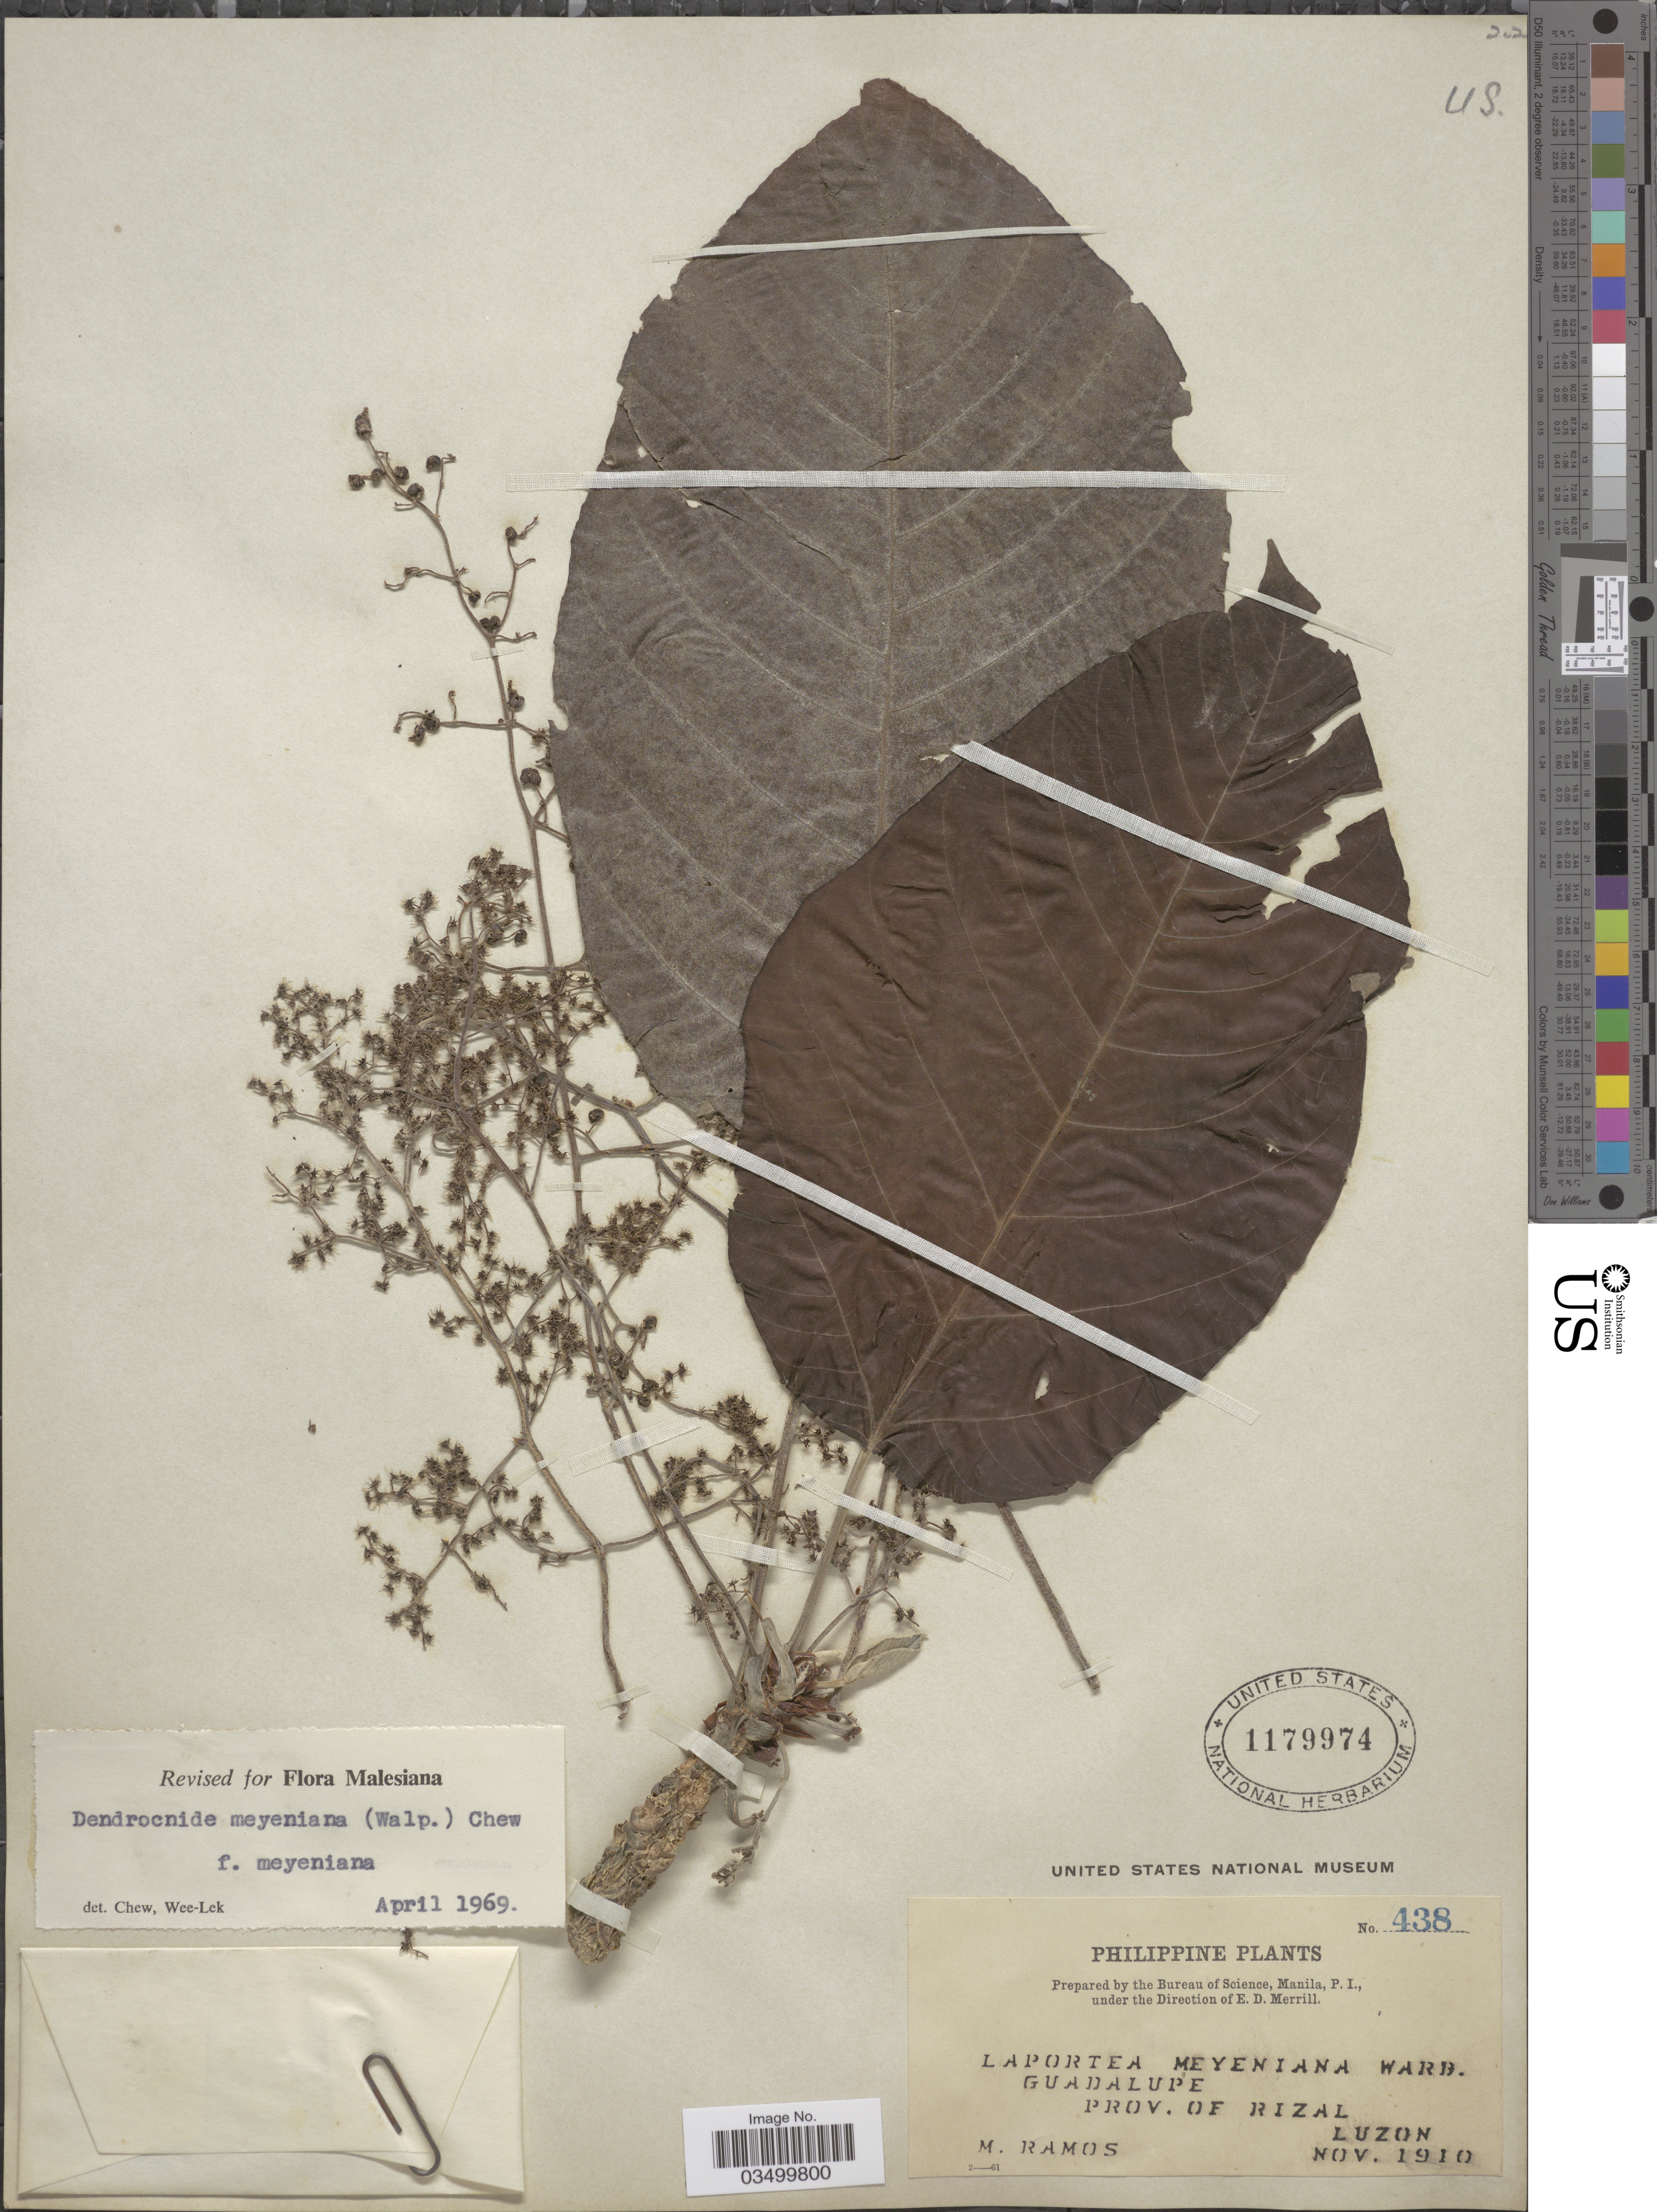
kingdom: Plantae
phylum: Tracheophyta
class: Magnoliopsida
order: Rosales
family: Urticaceae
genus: Dendrocnide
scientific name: Dendrocnide meyeniana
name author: (Walp.) Chew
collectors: M. Ramos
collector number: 438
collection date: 1910-11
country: Philippines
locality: Guadalupe. Prov. of Rizal. Luzon.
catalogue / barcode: US 1179974